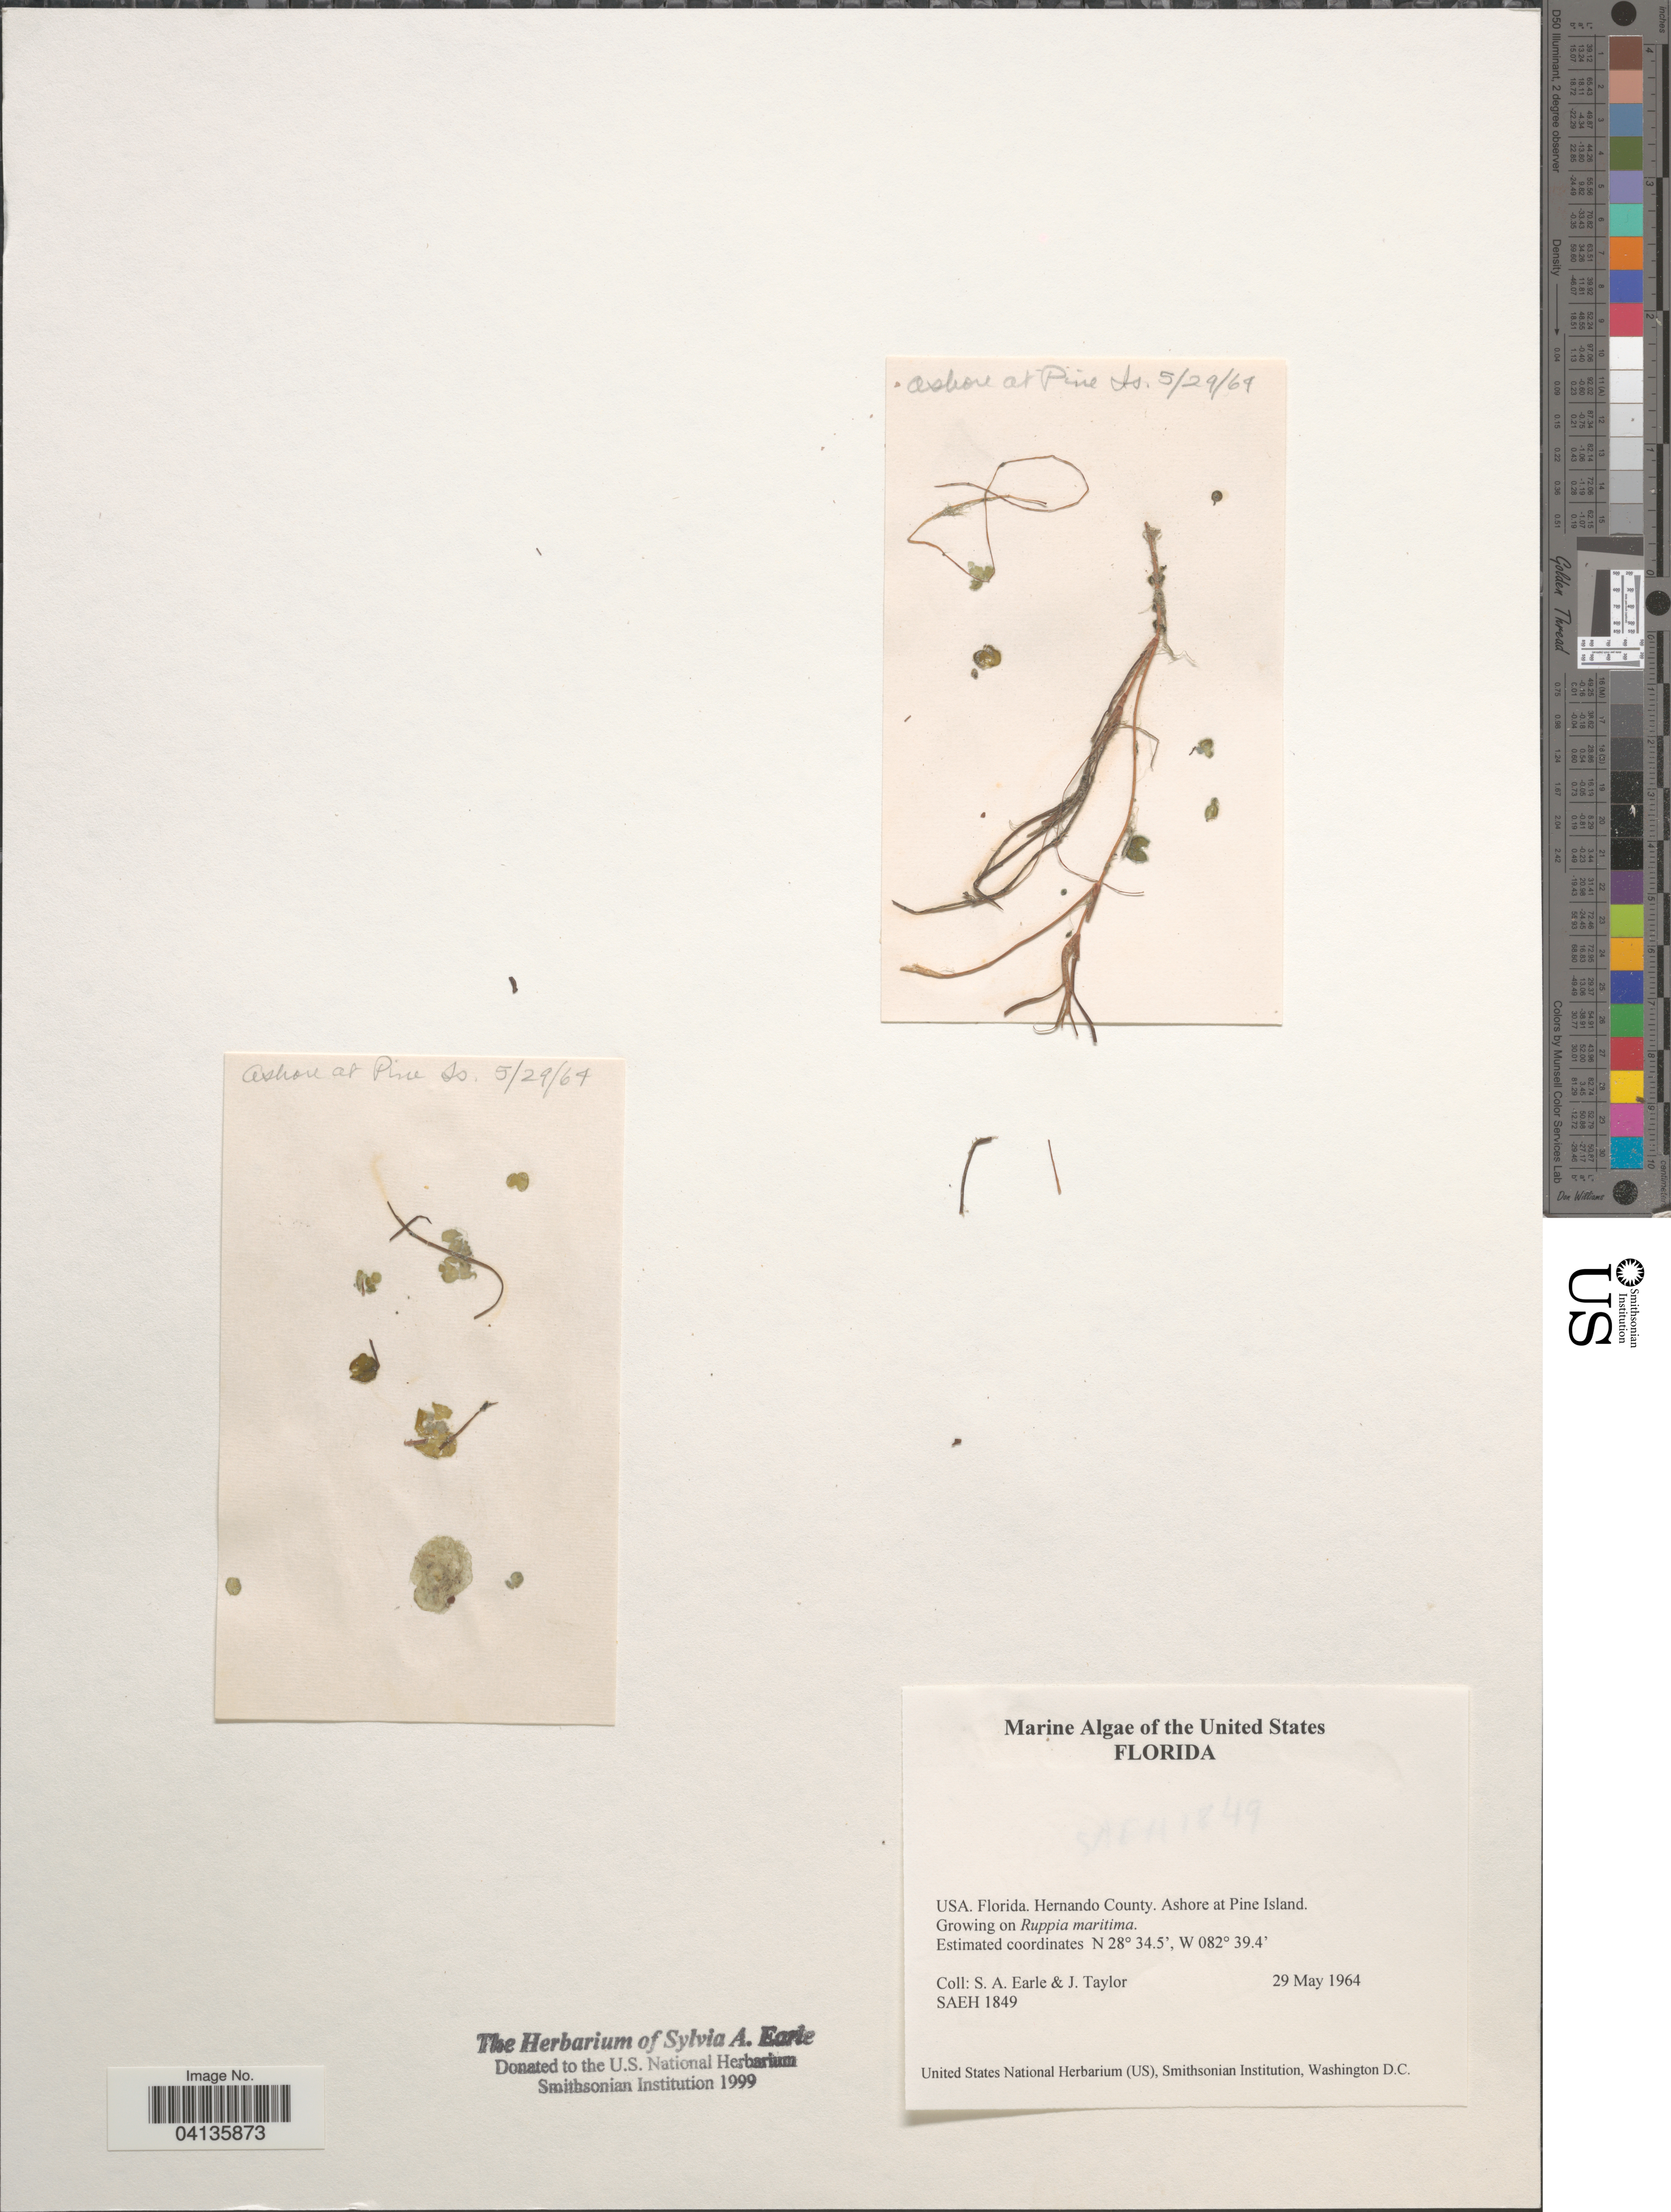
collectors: S. A. Earle & J. Taylor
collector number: SAEH 1849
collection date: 1964-05-29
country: United States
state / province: Florida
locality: Hernando County. Ashore at Pine Island.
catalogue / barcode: US 238784